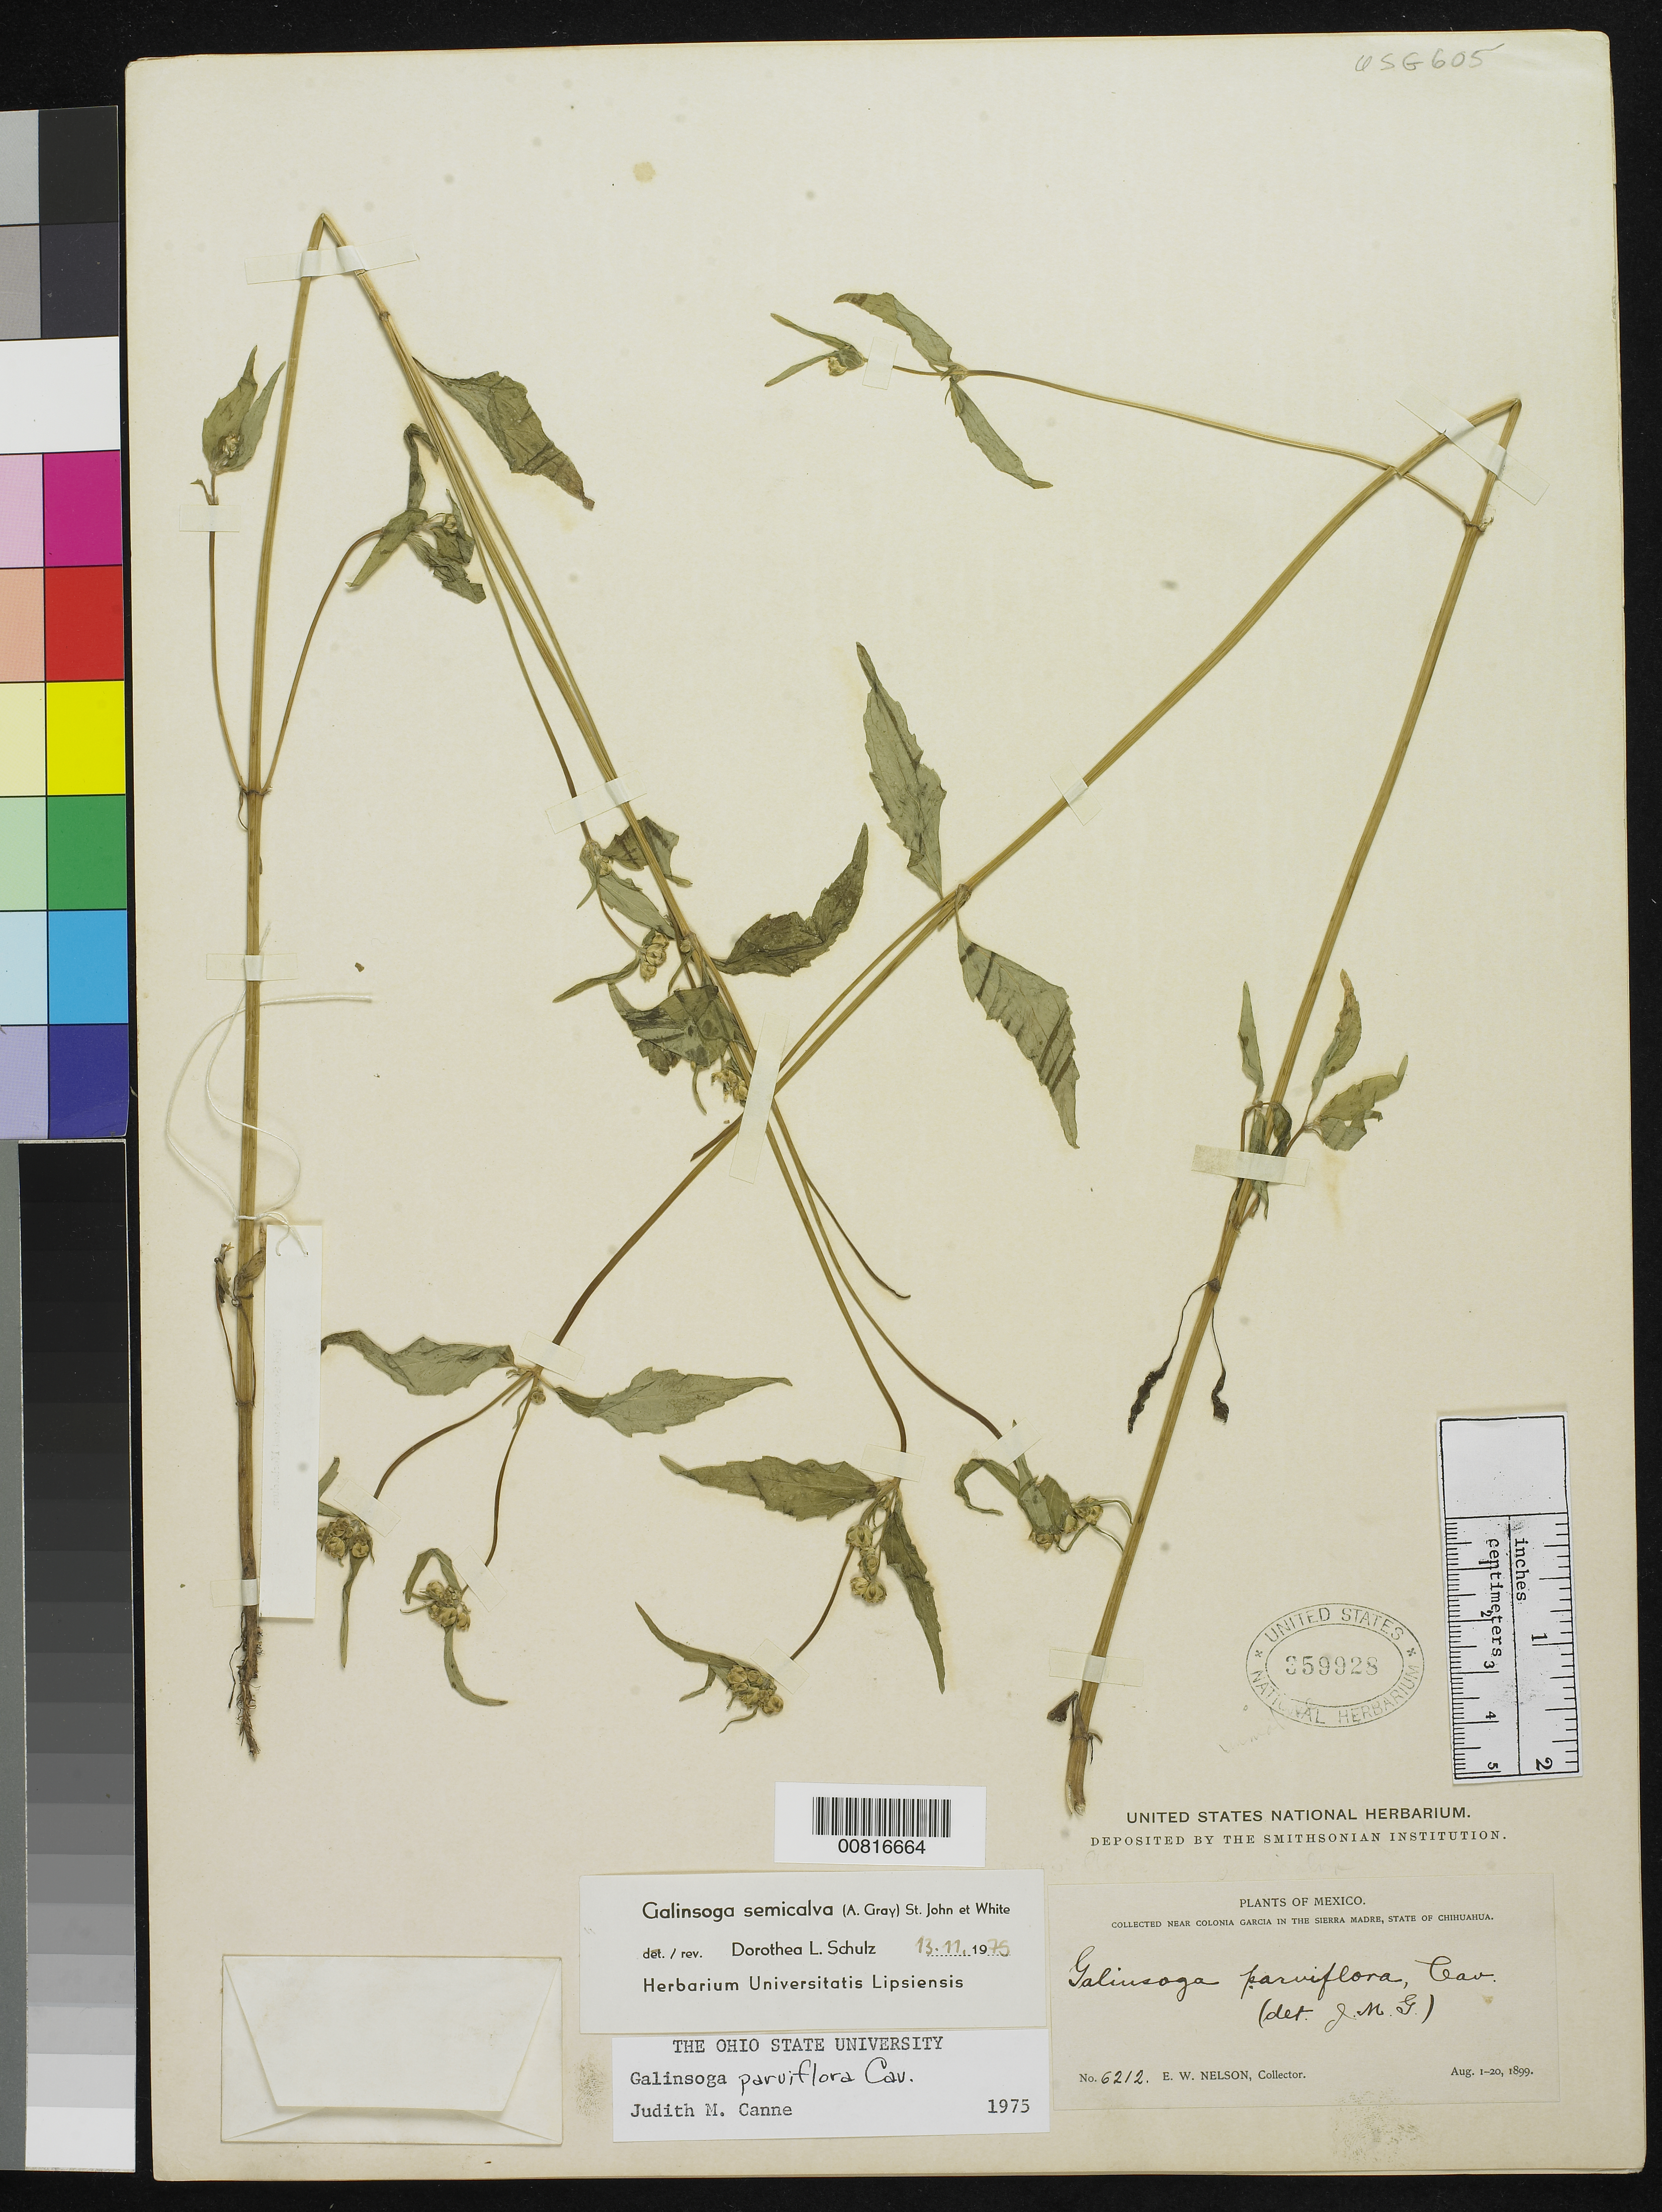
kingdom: Plantae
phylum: Tracheophyta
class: Magnoliopsida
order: Asterales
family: Asteraceae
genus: Galinsoga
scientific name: Galinsoga semicalva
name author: (A. Gray) H. St. John & D. White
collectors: E. W. Nelson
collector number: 6212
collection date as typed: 01 Aug 1899 to 20 Aug 1899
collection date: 1899-08-01/1899-08-20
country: Mexico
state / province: Chihuahua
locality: Near Colonia García in the Sierra Madre, Chihuahua.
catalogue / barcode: US 359928